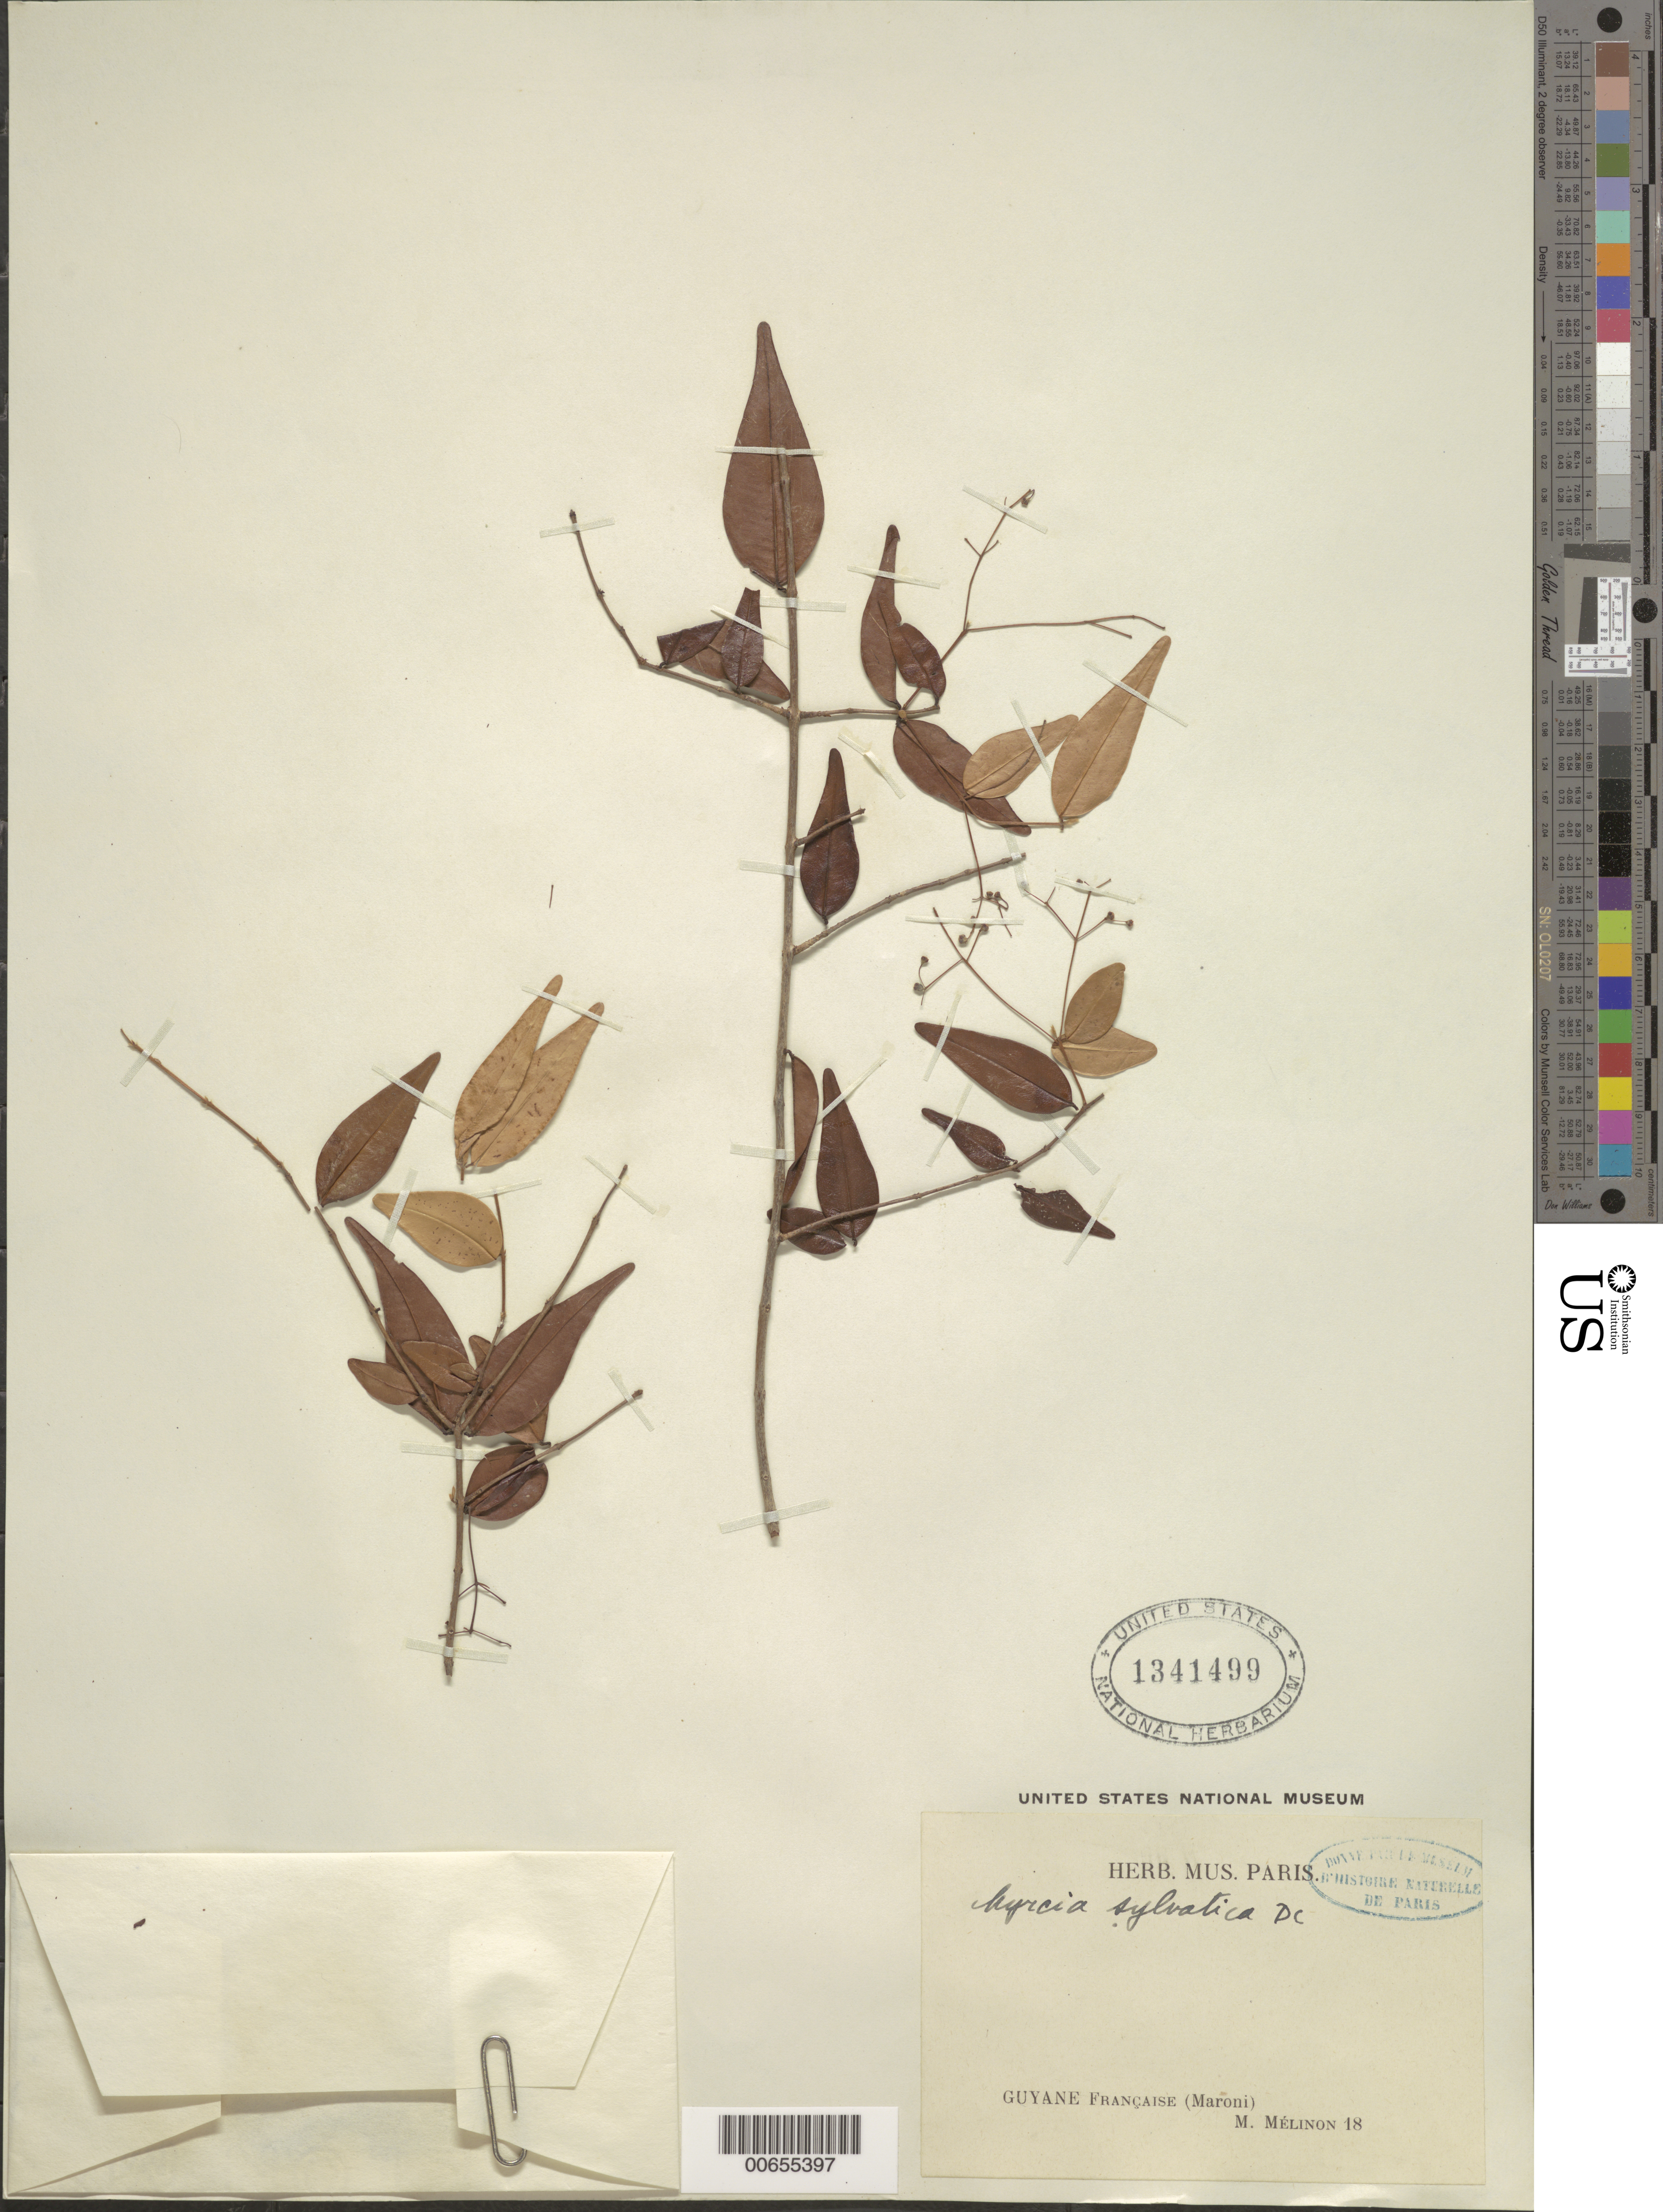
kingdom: Plantae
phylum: Tracheophyta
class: Magnoliopsida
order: Myrtales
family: Myrtaceae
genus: Myrcia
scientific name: Myrcia sylvatica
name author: (G. Mey.) DC.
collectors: E. Mélinon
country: French Guiana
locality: Maroni R.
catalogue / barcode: US 1341499